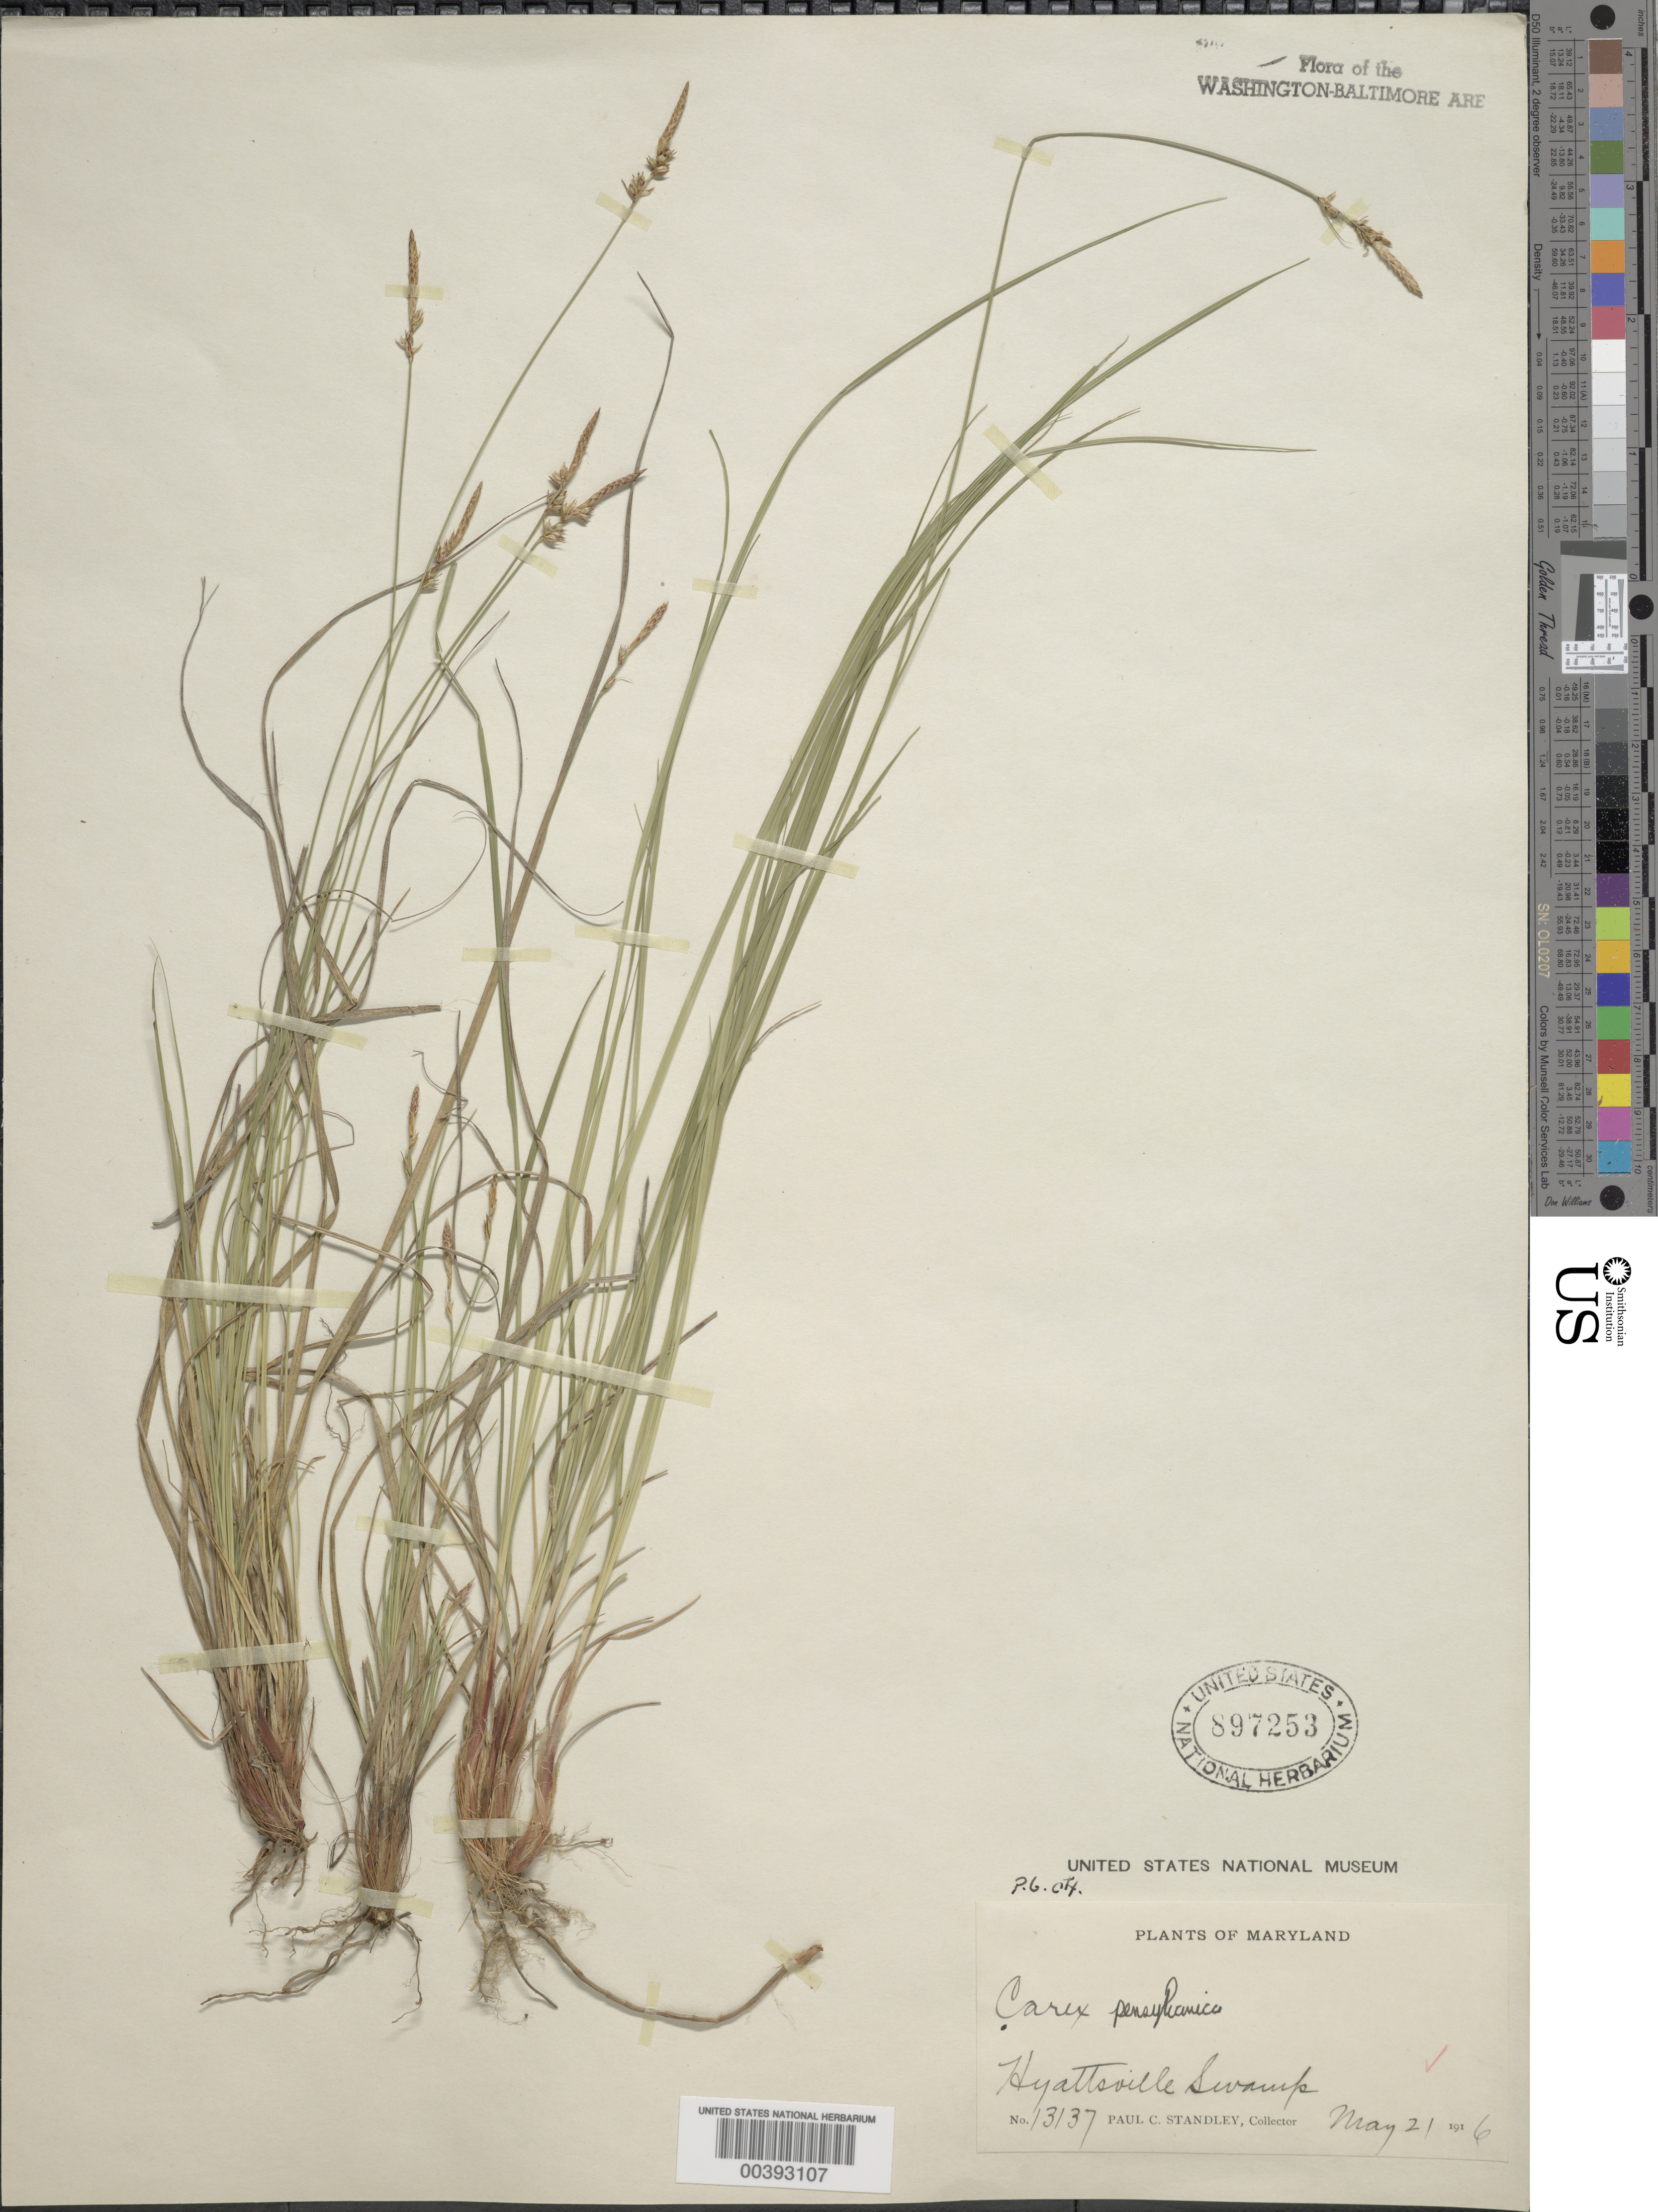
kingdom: Plantae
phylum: Tracheophyta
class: Liliopsida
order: Poales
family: Cyperaceae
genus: Carex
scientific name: Carex pensylvanica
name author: Lam.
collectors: P. C. Standley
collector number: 13137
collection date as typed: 21 May 1916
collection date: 1916-05-21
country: United States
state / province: Maryland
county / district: Prince George's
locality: Hyattsville Swamp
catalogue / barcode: US 897253